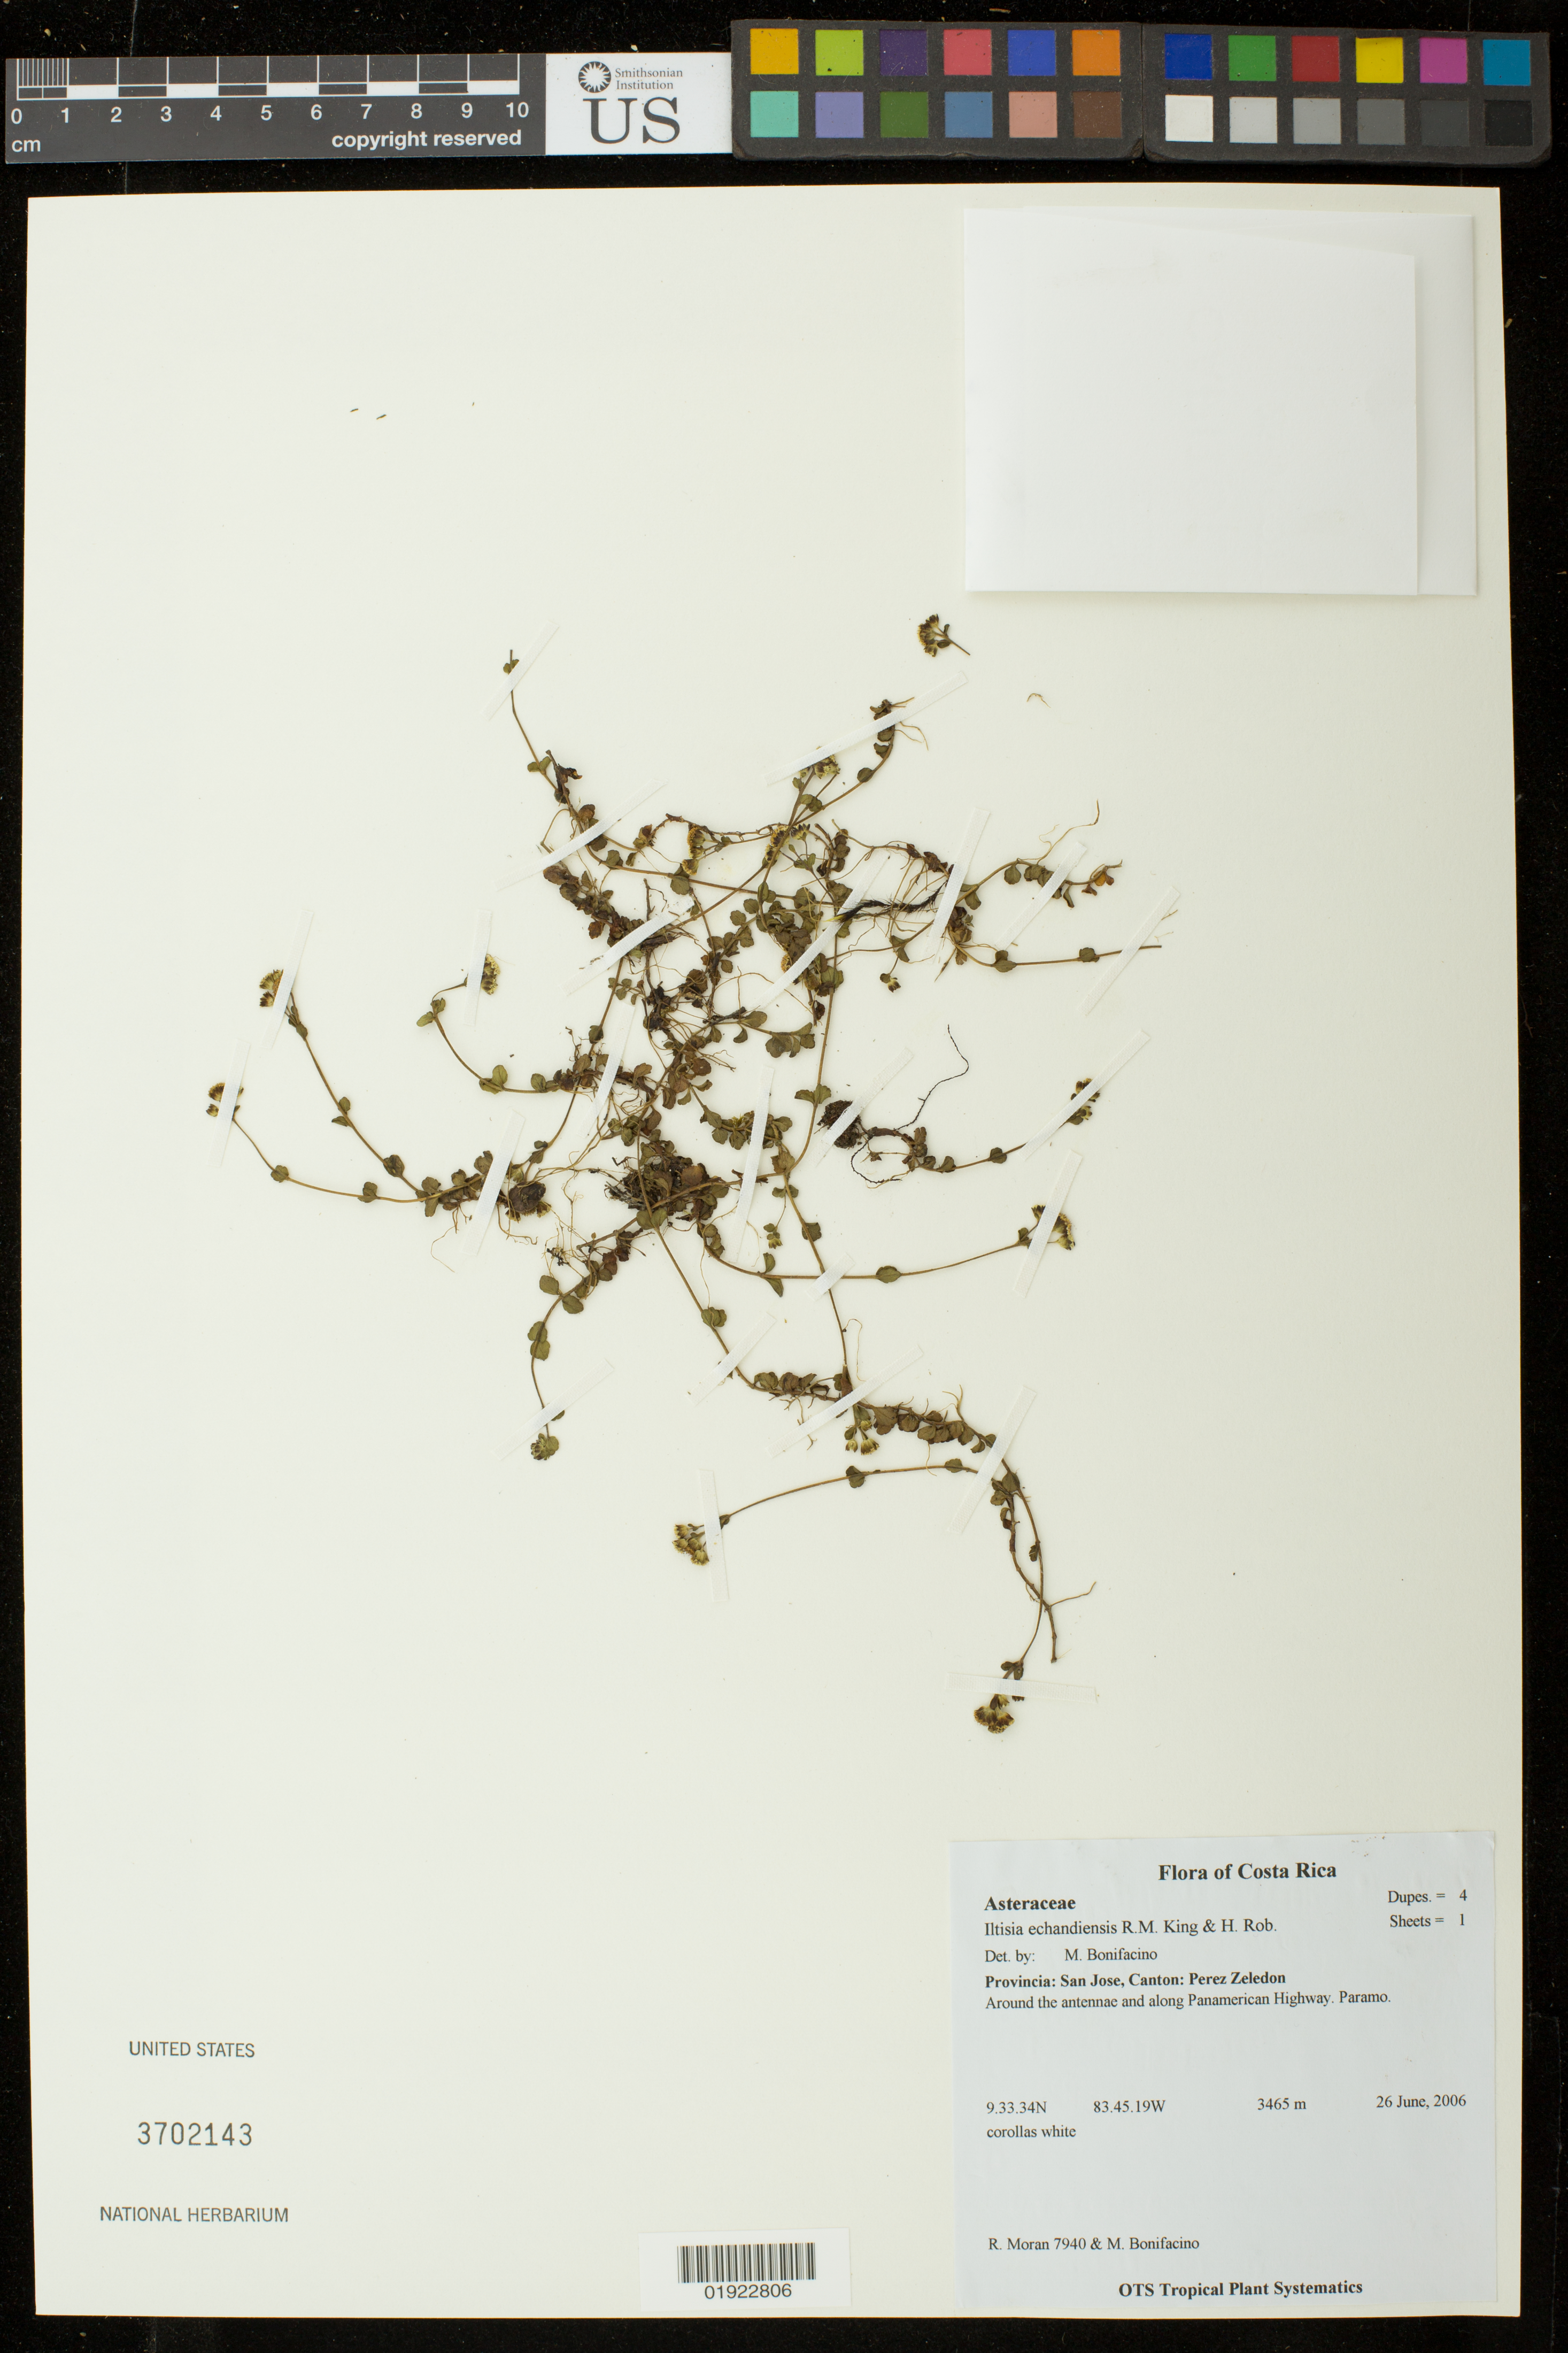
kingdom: Plantae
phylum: Tracheophyta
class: Magnoliopsida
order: Asterales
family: Asteraceae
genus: Iltisia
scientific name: Iltisia echandiensis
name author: R.M. King & H. Rob.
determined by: Bonifacino, José Mauricio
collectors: R. Morán & M. Bonifacino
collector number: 7940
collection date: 2006-06-26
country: Costa Rica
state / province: San José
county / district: Pérez Zeledón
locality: Around the antennae and along Panamerican Highway.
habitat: Paramo.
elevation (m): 3465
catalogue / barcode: US 3702143